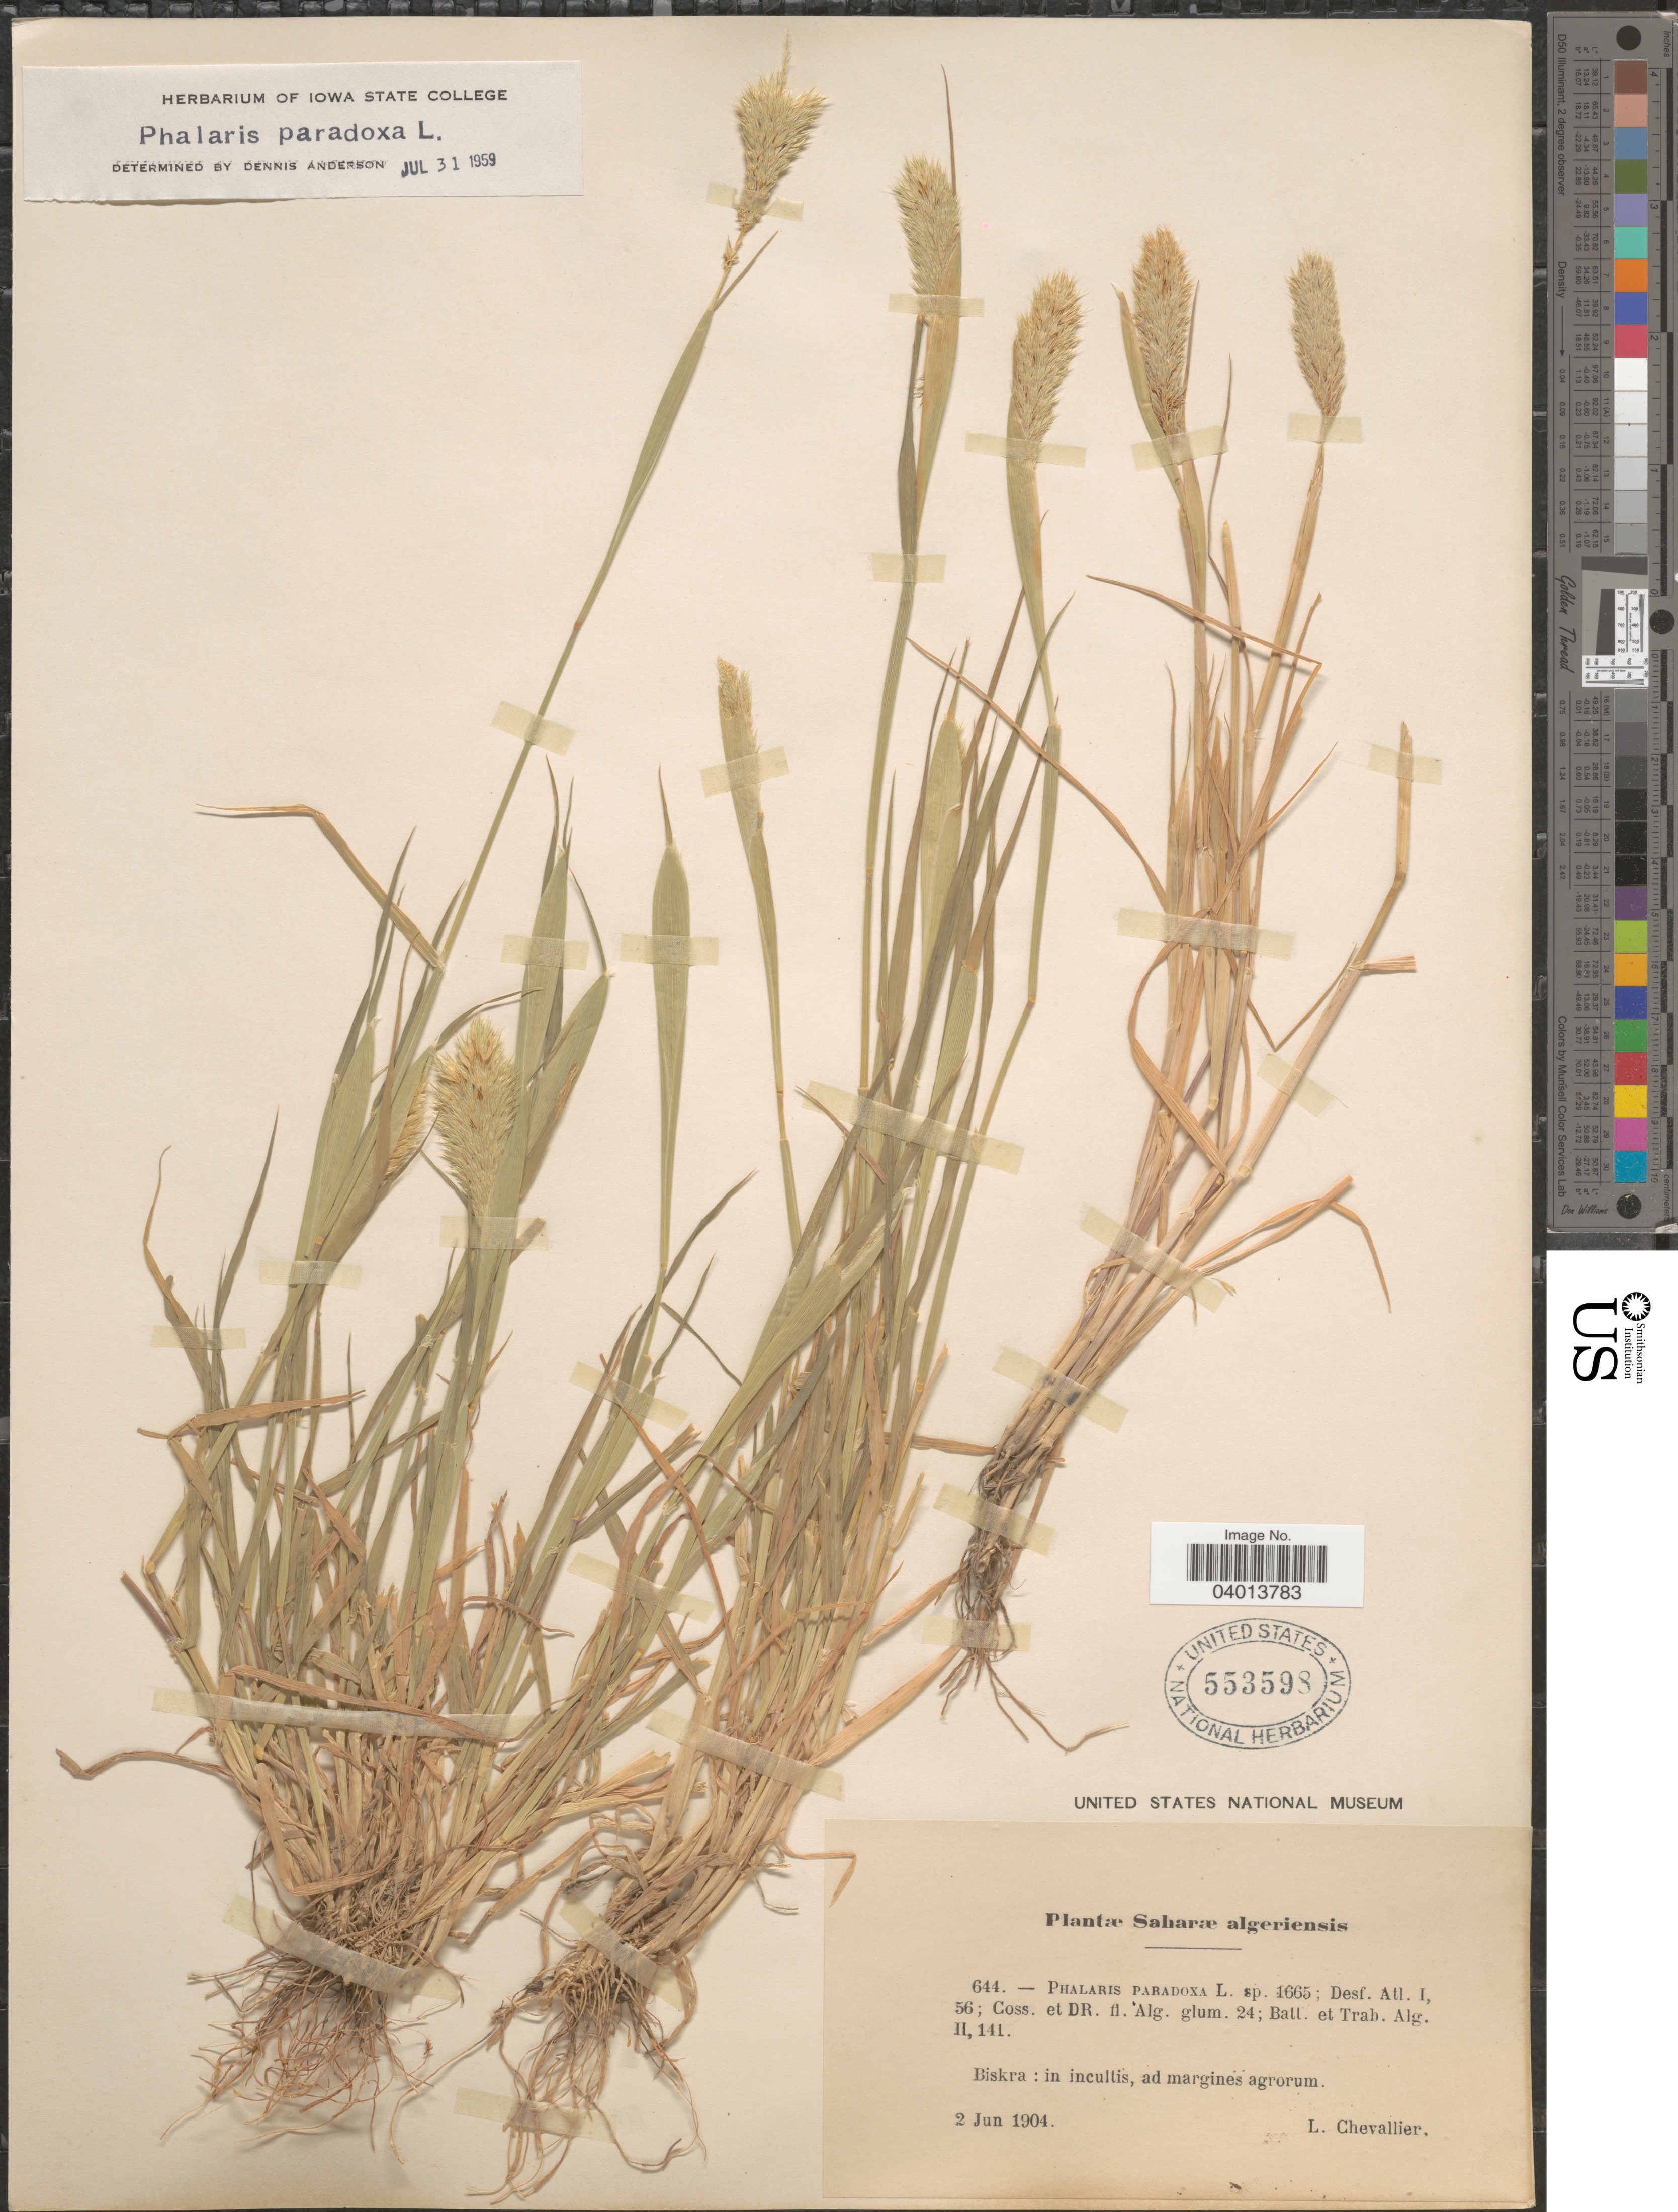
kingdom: Plantae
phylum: Tracheophyta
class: Liliopsida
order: Poales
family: Poaceae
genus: Phalaris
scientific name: Phalaris paradoxa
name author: L.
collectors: L. Chevallier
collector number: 644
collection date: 1904-06-02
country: Algeria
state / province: Biskra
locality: Saharæ algeriensis. In incultis, ad margines agrorum.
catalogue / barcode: US 553598